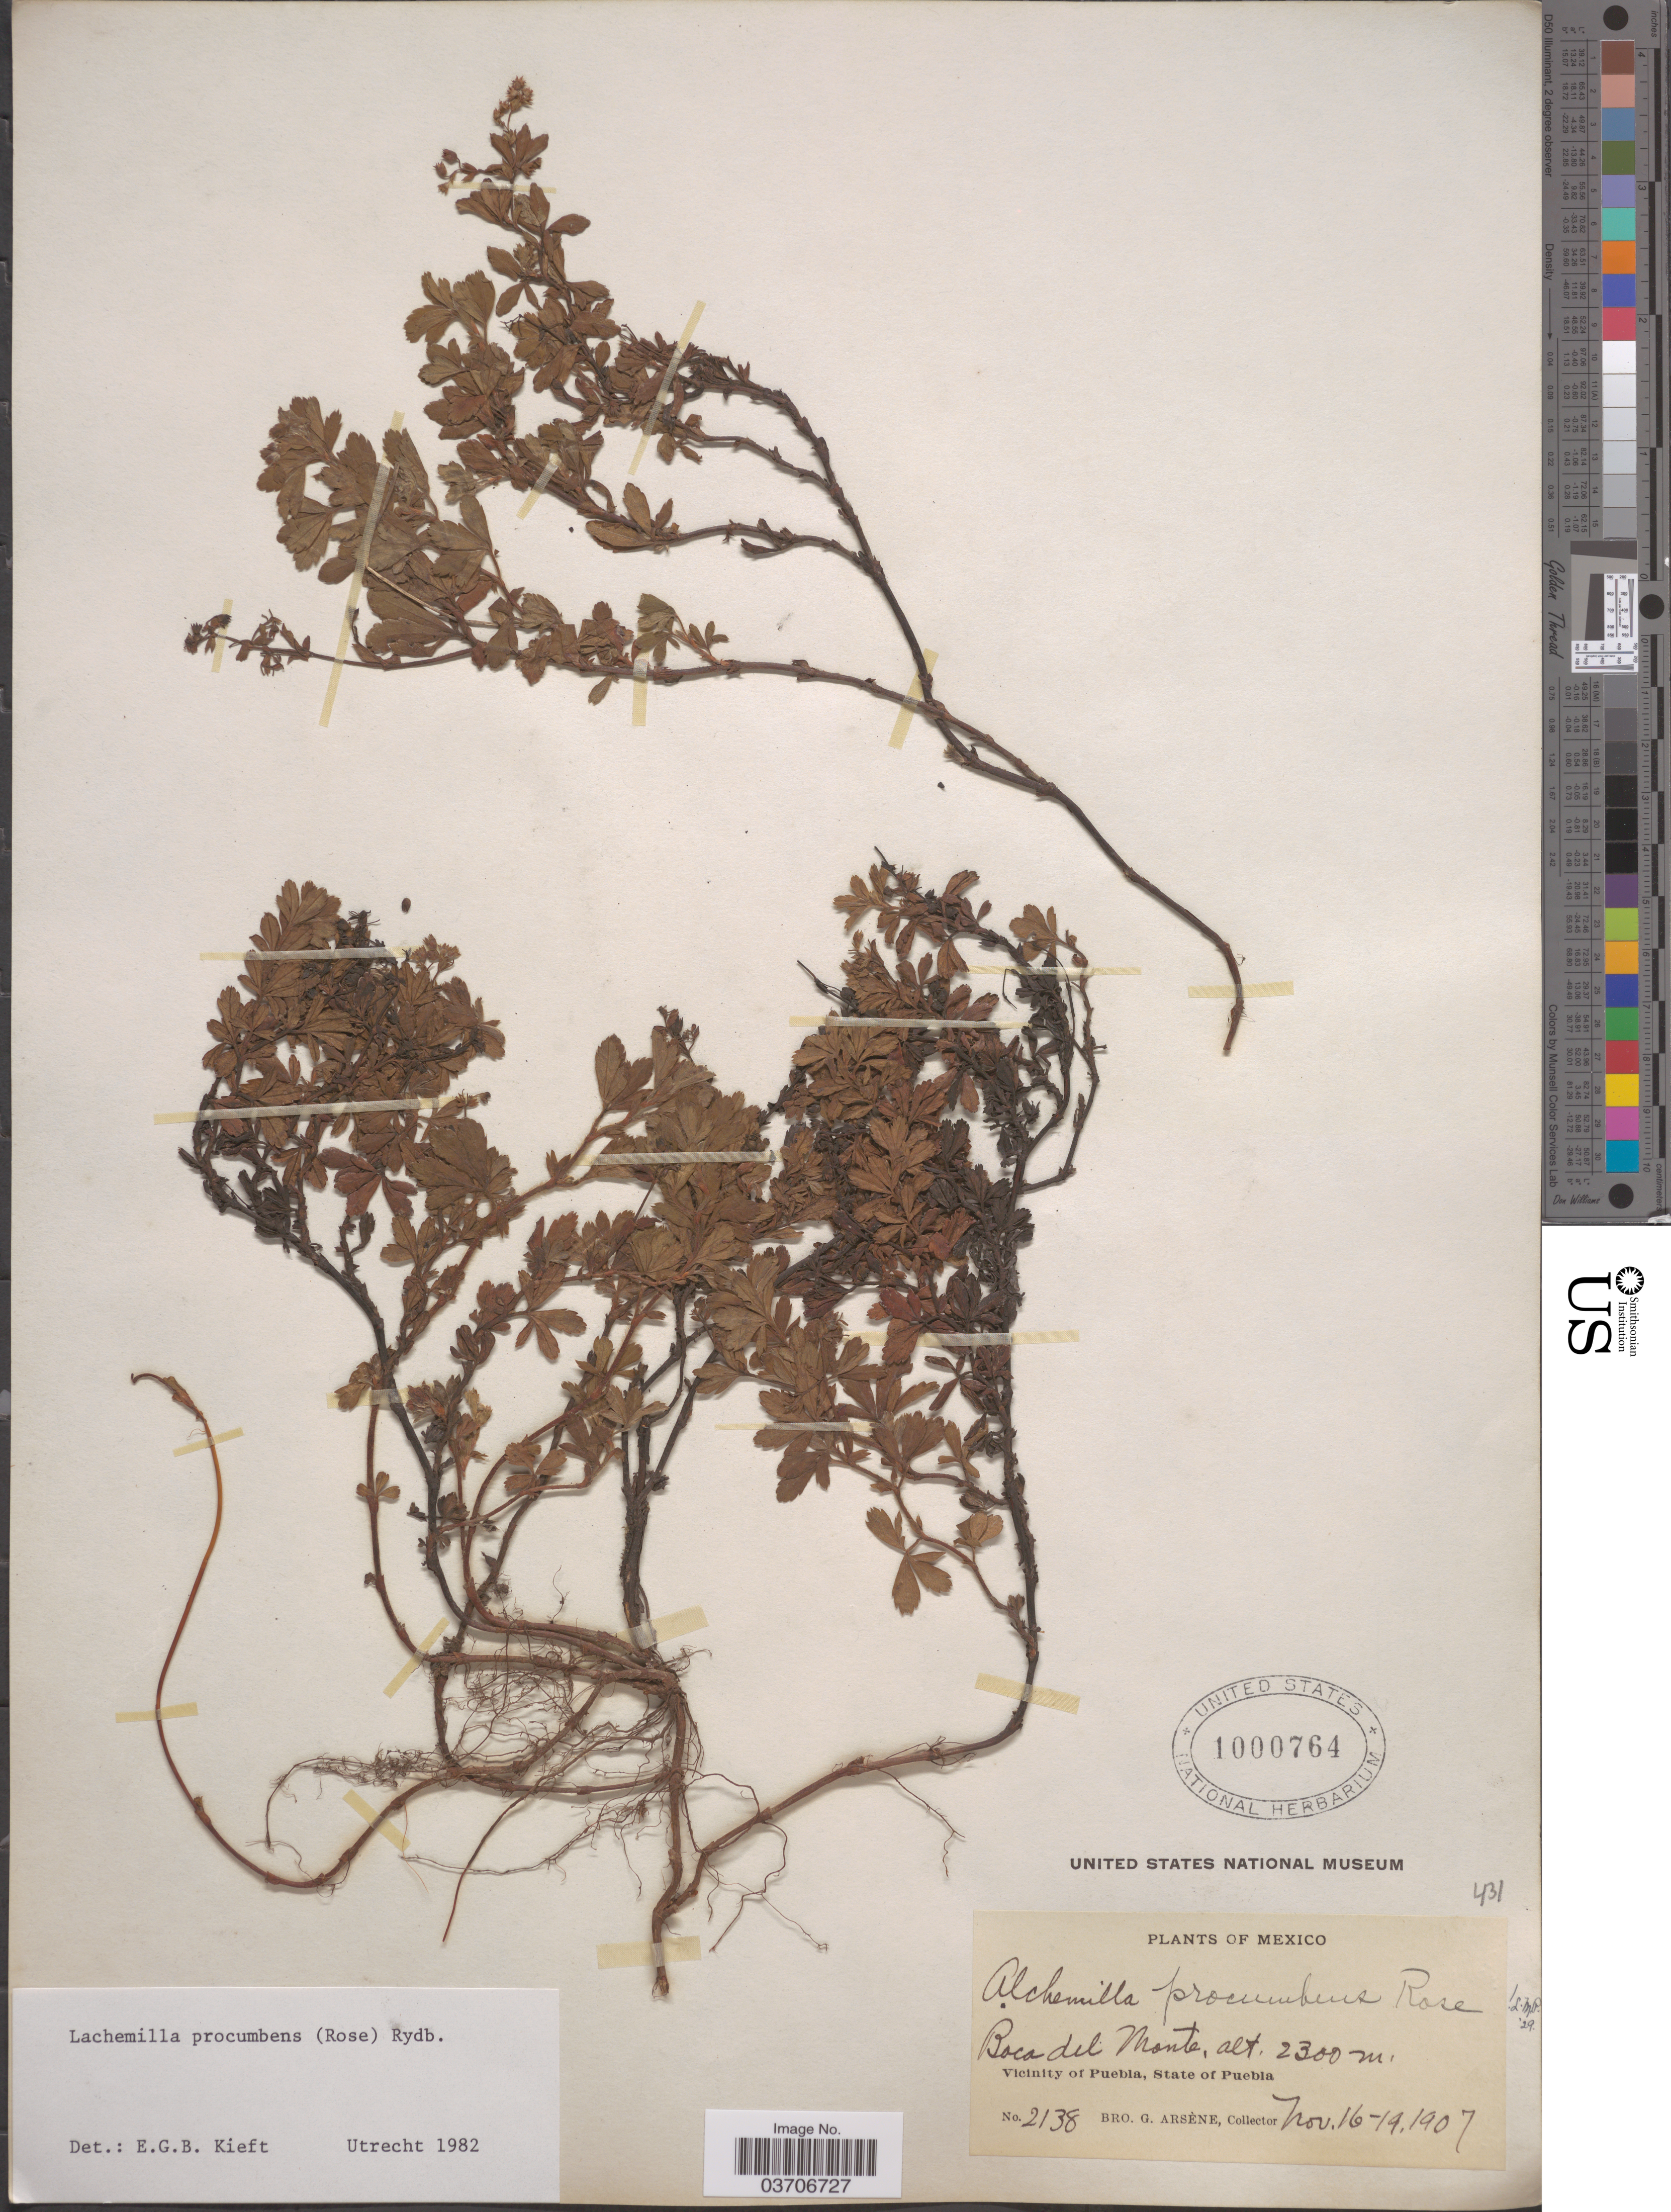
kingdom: Plantae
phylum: Tracheophyta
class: Magnoliopsida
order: Rosales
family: Rosaceae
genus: Lachemilla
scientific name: Lachemilla procumbens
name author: (Rose) Rydb.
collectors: Bro. G. Arsène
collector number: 2138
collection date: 1907-11-16/1907-11-19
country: Mexico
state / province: Puebla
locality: Boca del Monte. Vicinity of Puebla.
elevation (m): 2300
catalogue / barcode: US 1000764